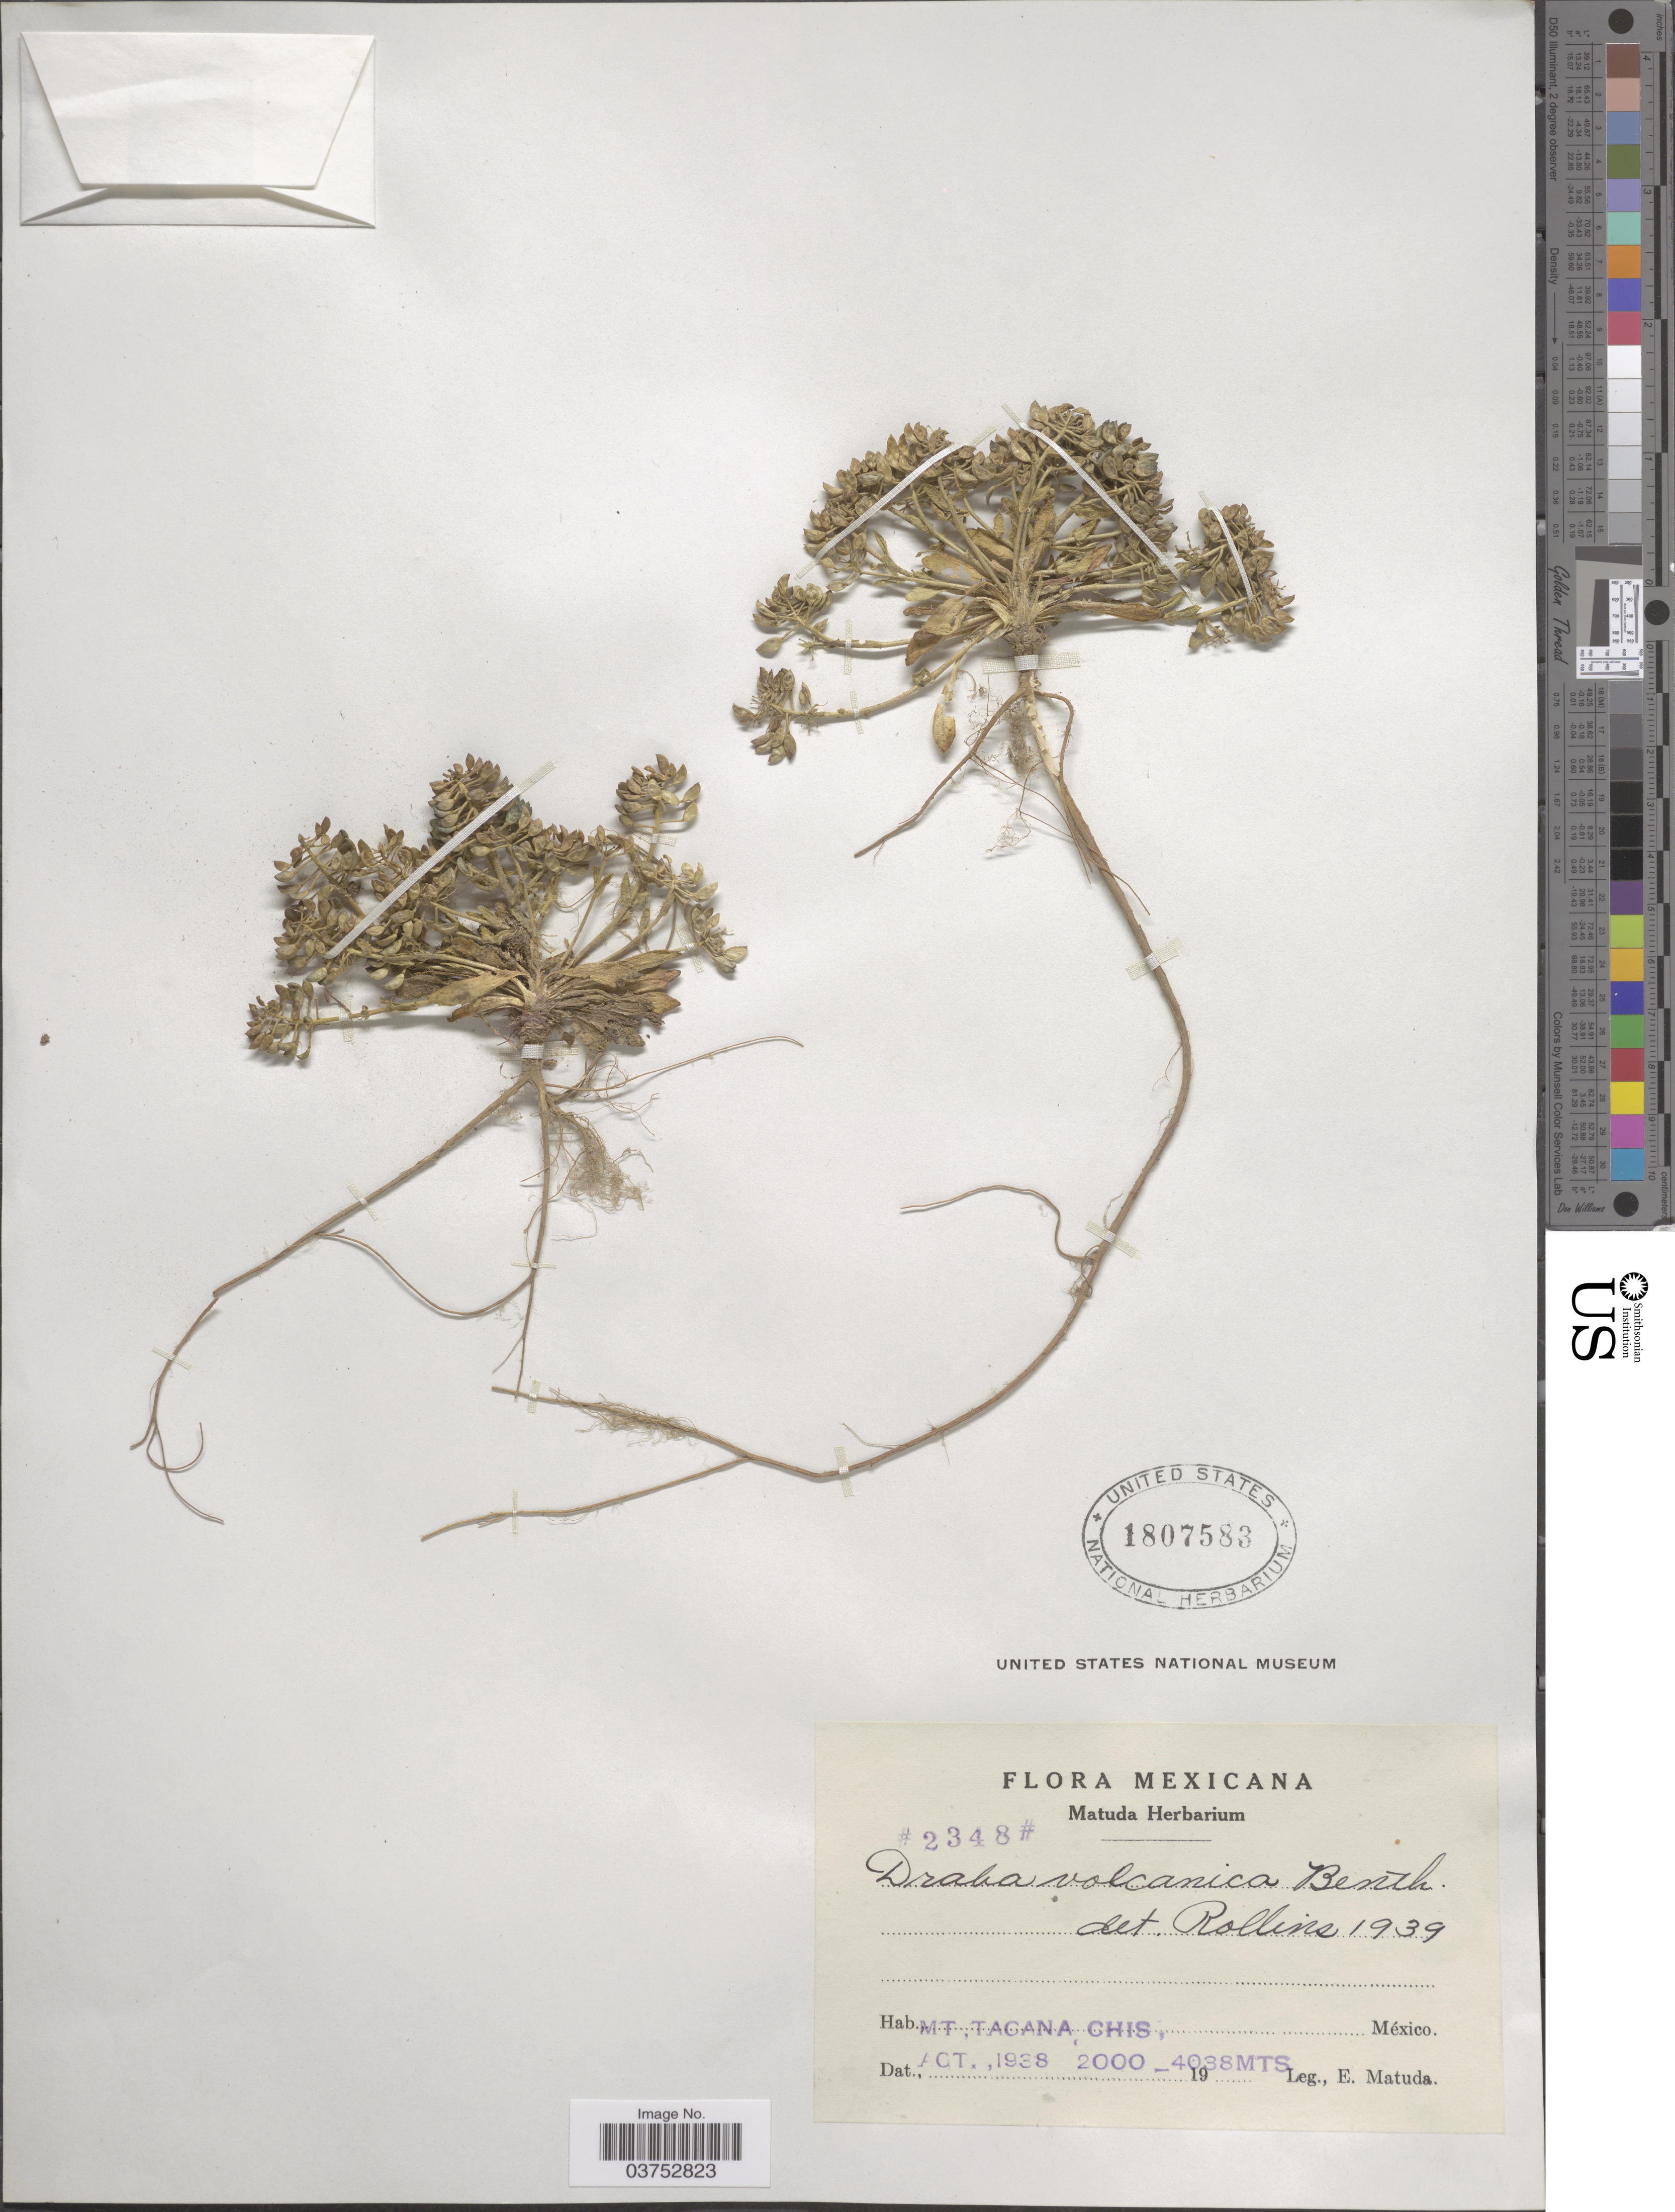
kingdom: Plantae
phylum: Tracheophyta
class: Magnoliopsida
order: Brassicales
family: Brassicaceae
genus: Draba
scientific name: Draba jorullensis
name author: Kunth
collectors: E. Matuda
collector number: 2348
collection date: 1938-08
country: Mexico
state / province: Chiapas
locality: Mt. Tacana.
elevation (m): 2000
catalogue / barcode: US 1807583